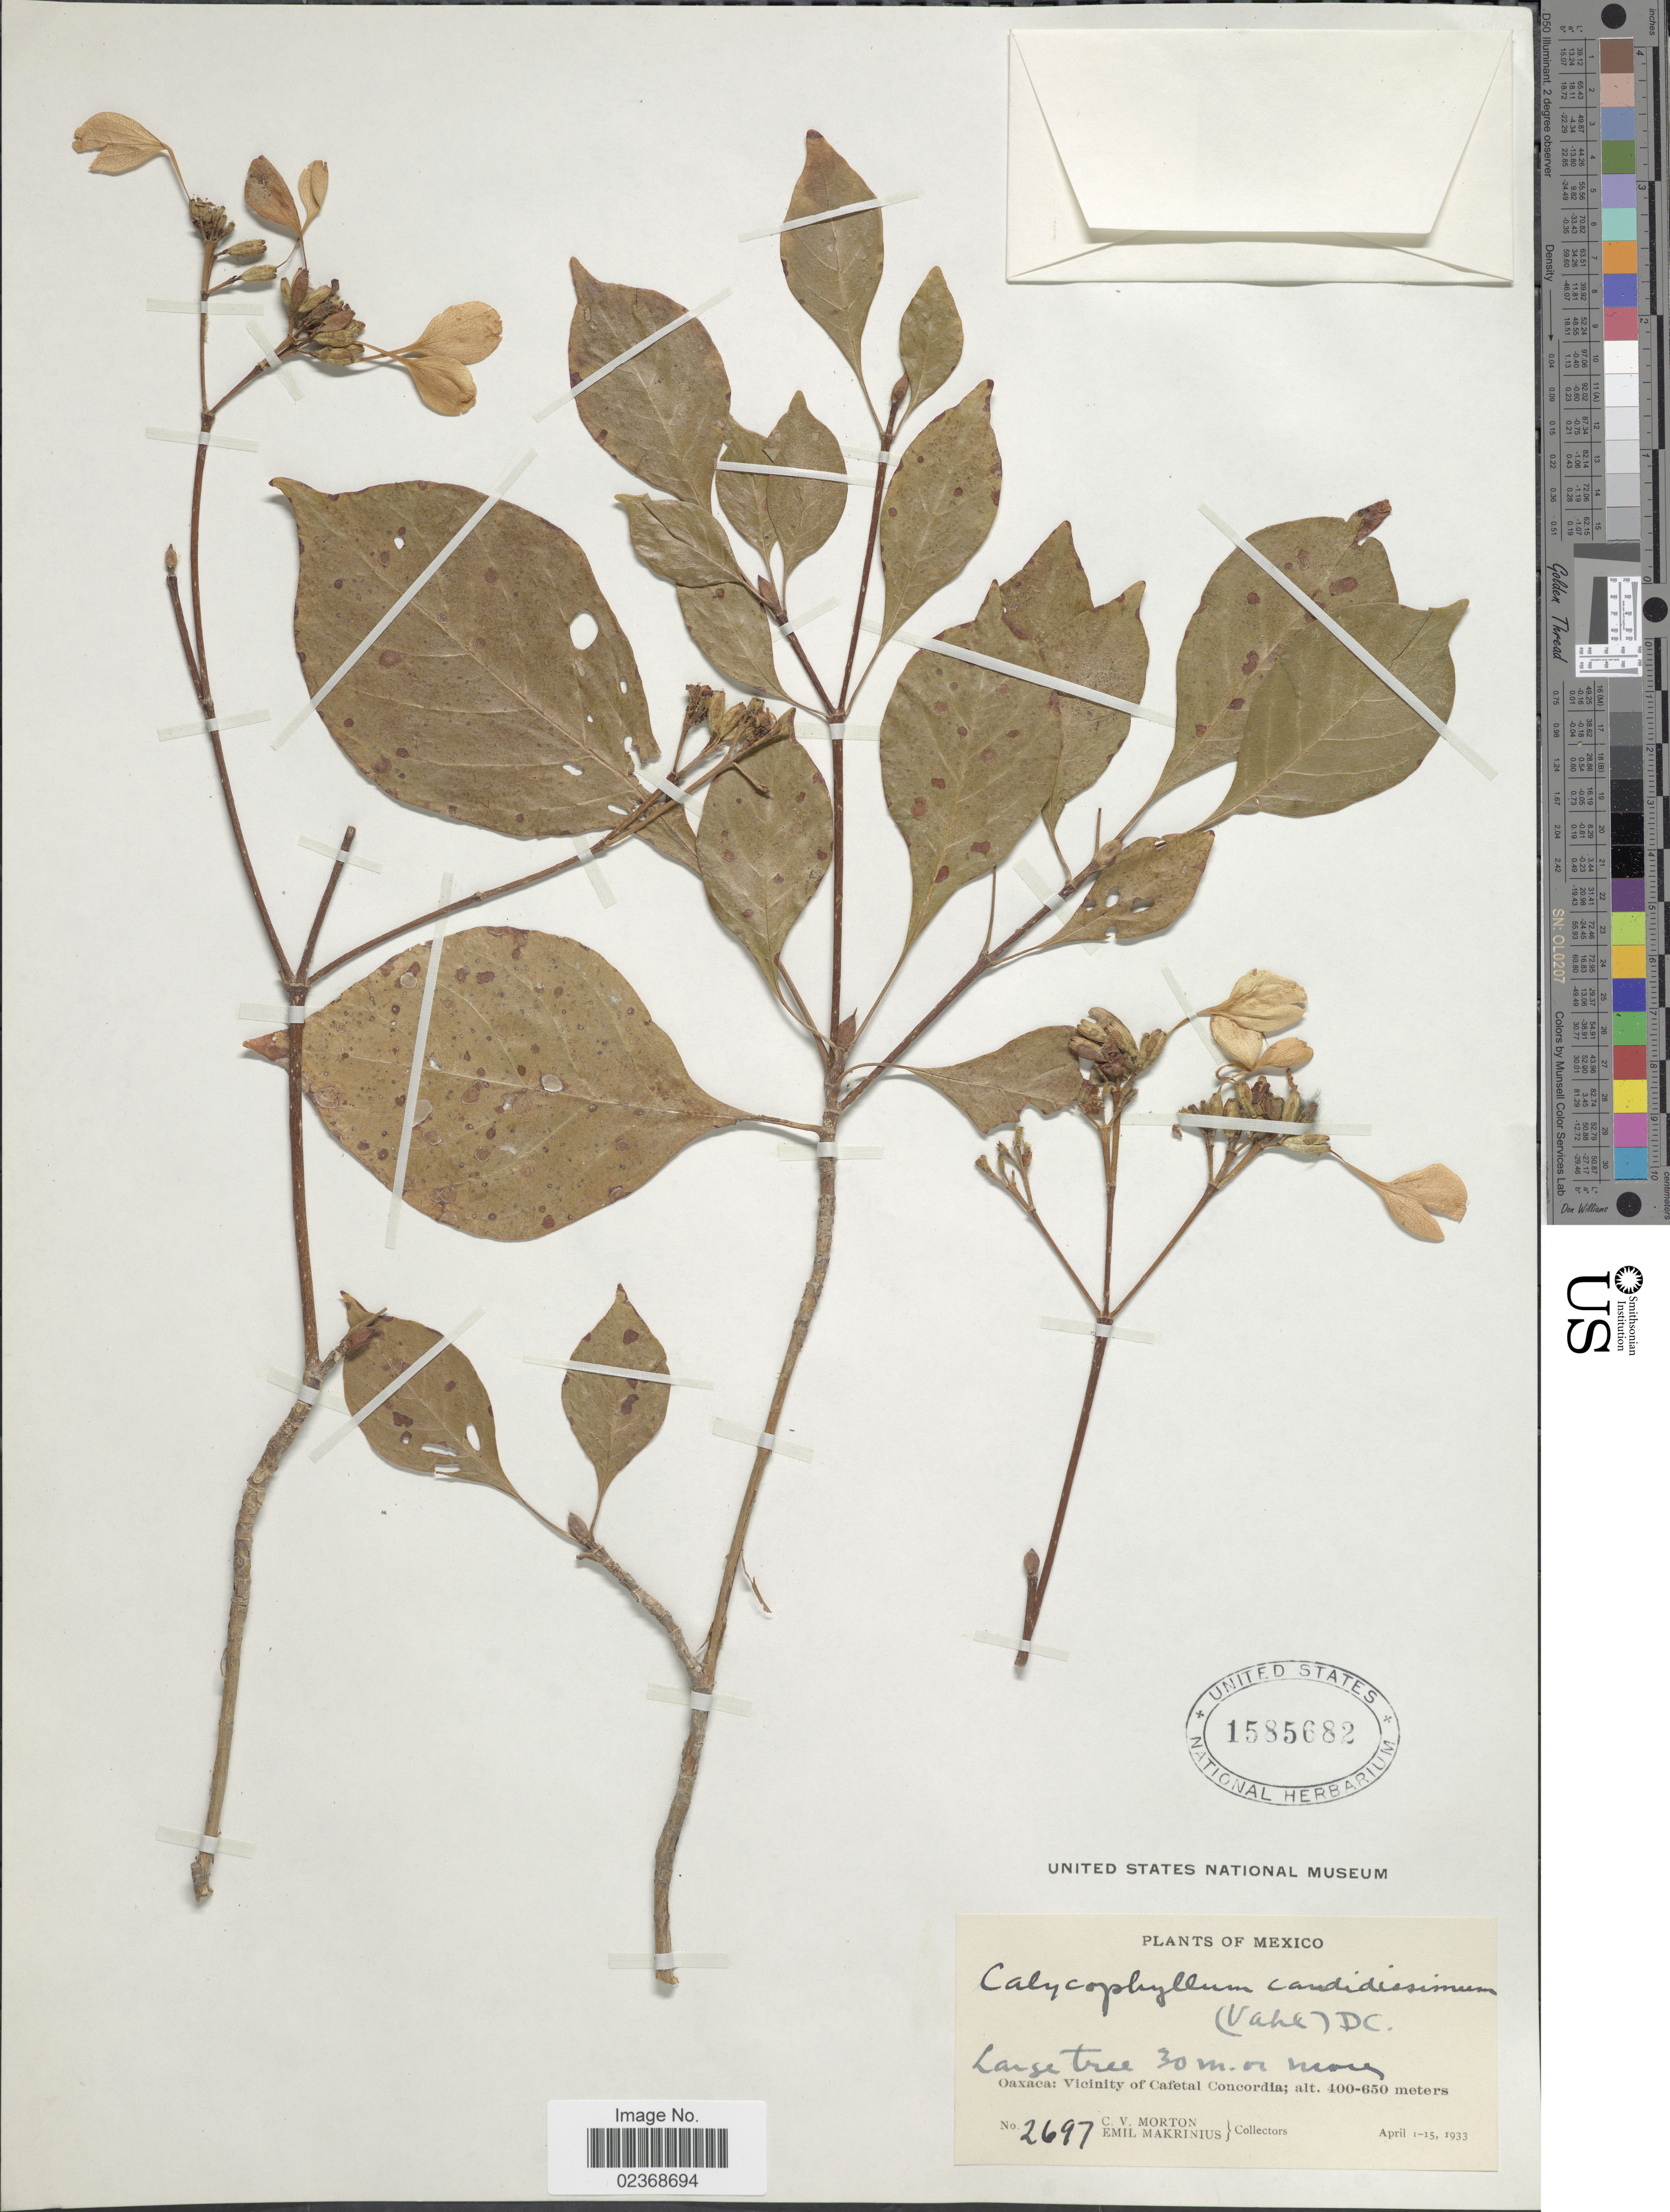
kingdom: Plantae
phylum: Tracheophyta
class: Magnoliopsida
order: Gentianales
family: Rubiaceae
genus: Calycophyllum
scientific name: Calycophyllum candidissimum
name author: (Vahl) DC.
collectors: C. V. Morton & E. Makrinius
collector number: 2697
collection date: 1933-04-01/1933-04-15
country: Mexico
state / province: Oaxaca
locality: Vicinity of Cafetal Concordia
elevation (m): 400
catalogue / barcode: US 1585682